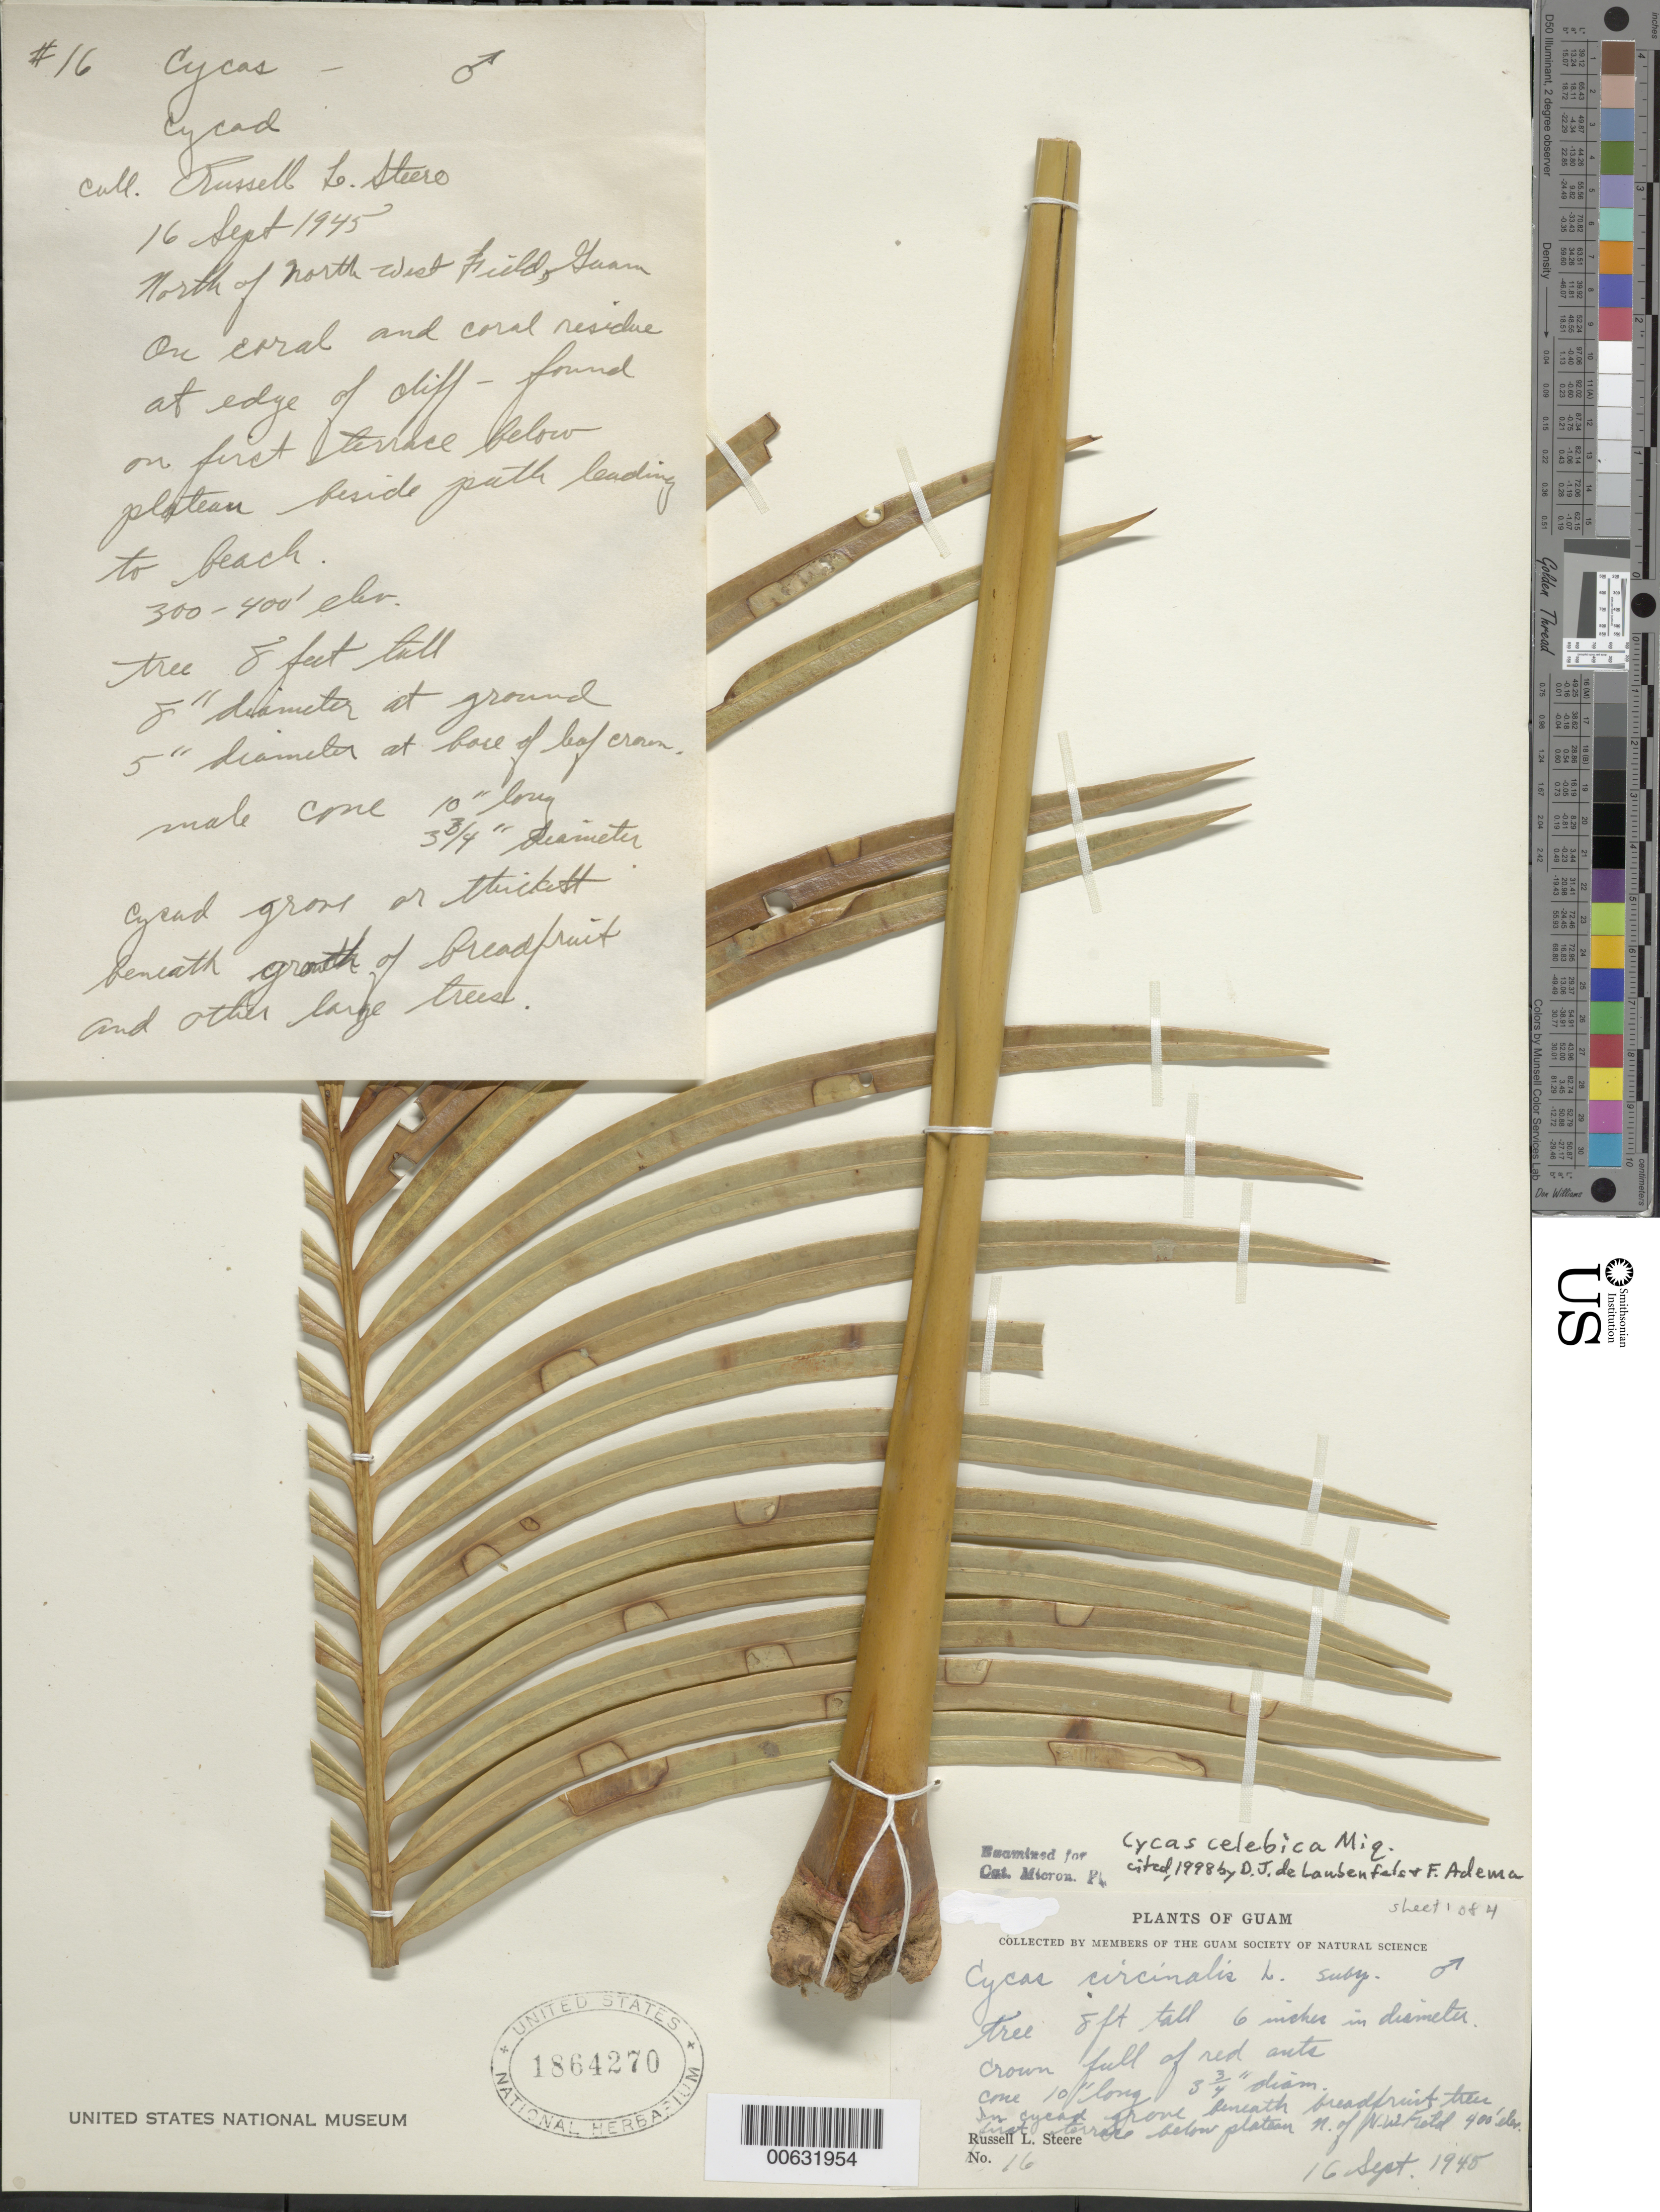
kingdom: Plantae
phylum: Tracheophyta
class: Cycadopsida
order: Cycadales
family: Cycadaceae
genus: Cycas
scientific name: Cycas celebica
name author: Miq.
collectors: R. L. Steere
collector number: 16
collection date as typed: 16 Sep 1945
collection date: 1945-09-16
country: Guam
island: Guam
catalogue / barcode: US 1864270